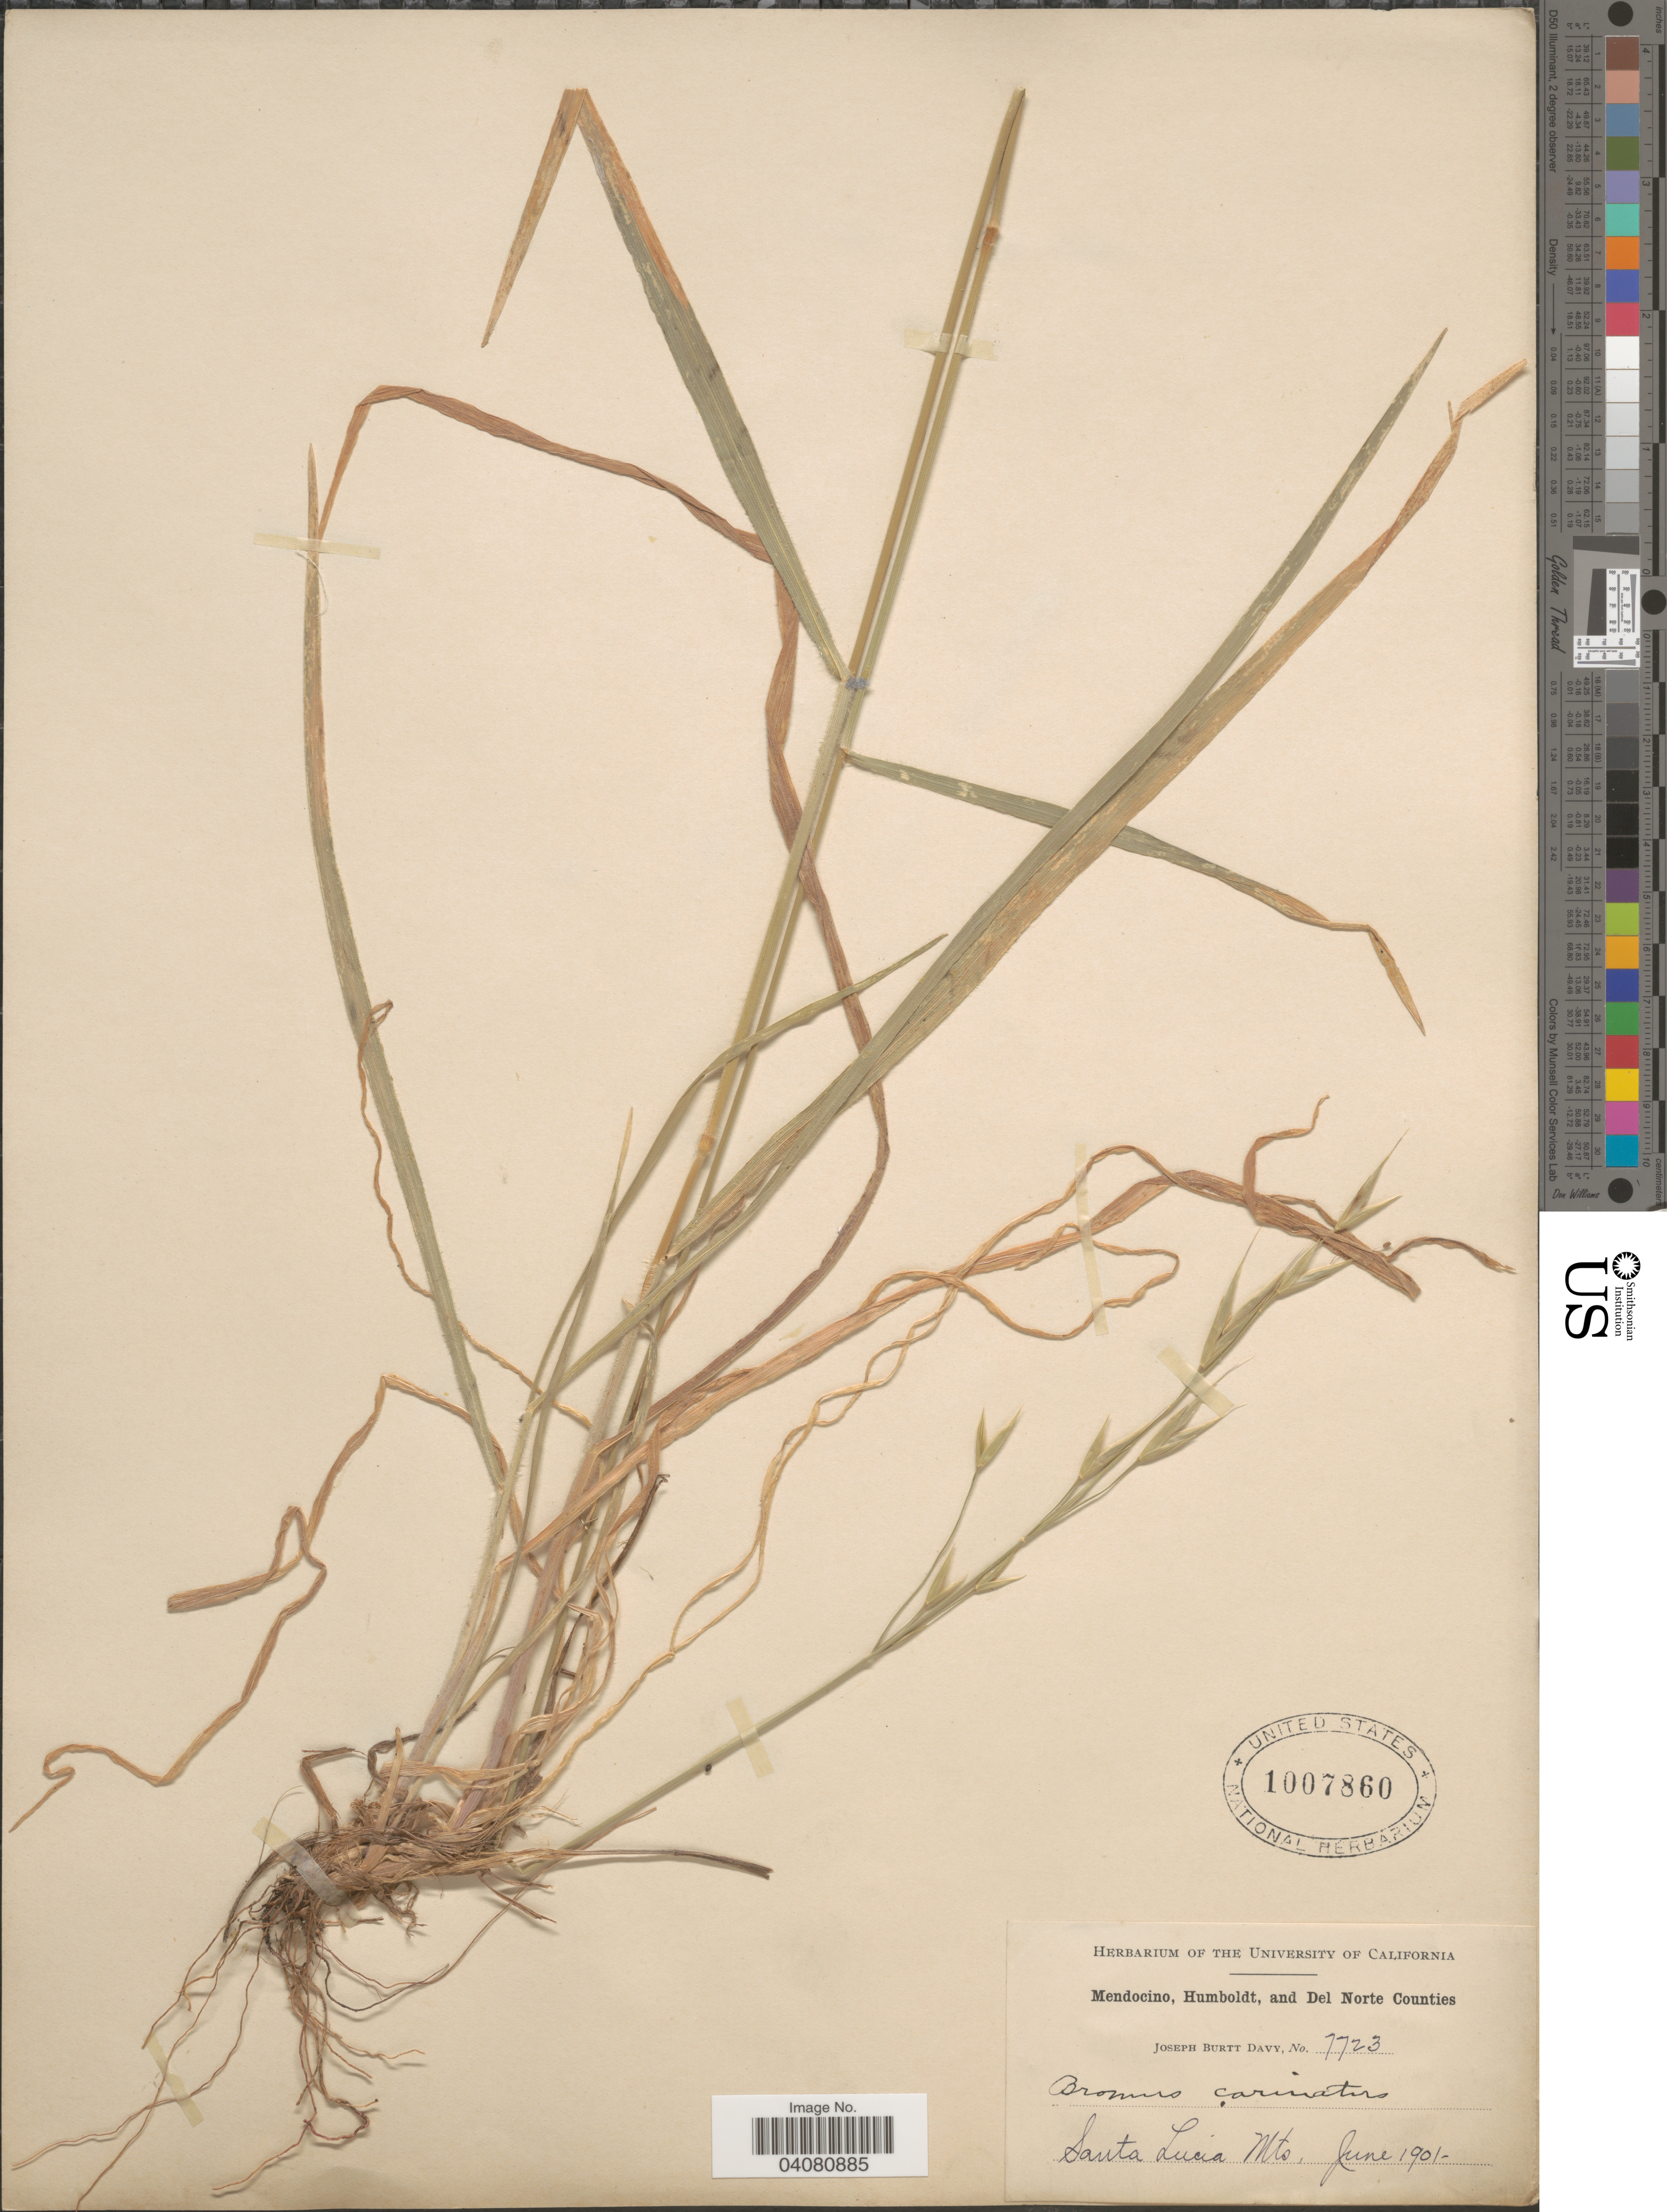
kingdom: Plantae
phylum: Tracheophyta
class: Liliopsida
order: Poales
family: Poaceae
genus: Bromus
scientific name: Bromus carinatus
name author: Hook. & Arn.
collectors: J. Burtt Davy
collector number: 7723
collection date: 1901-06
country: United States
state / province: California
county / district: Mendocino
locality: Mendocino, Humboldt, and Del Norte Counties. Santa Lucia Mts.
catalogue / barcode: US 1007860